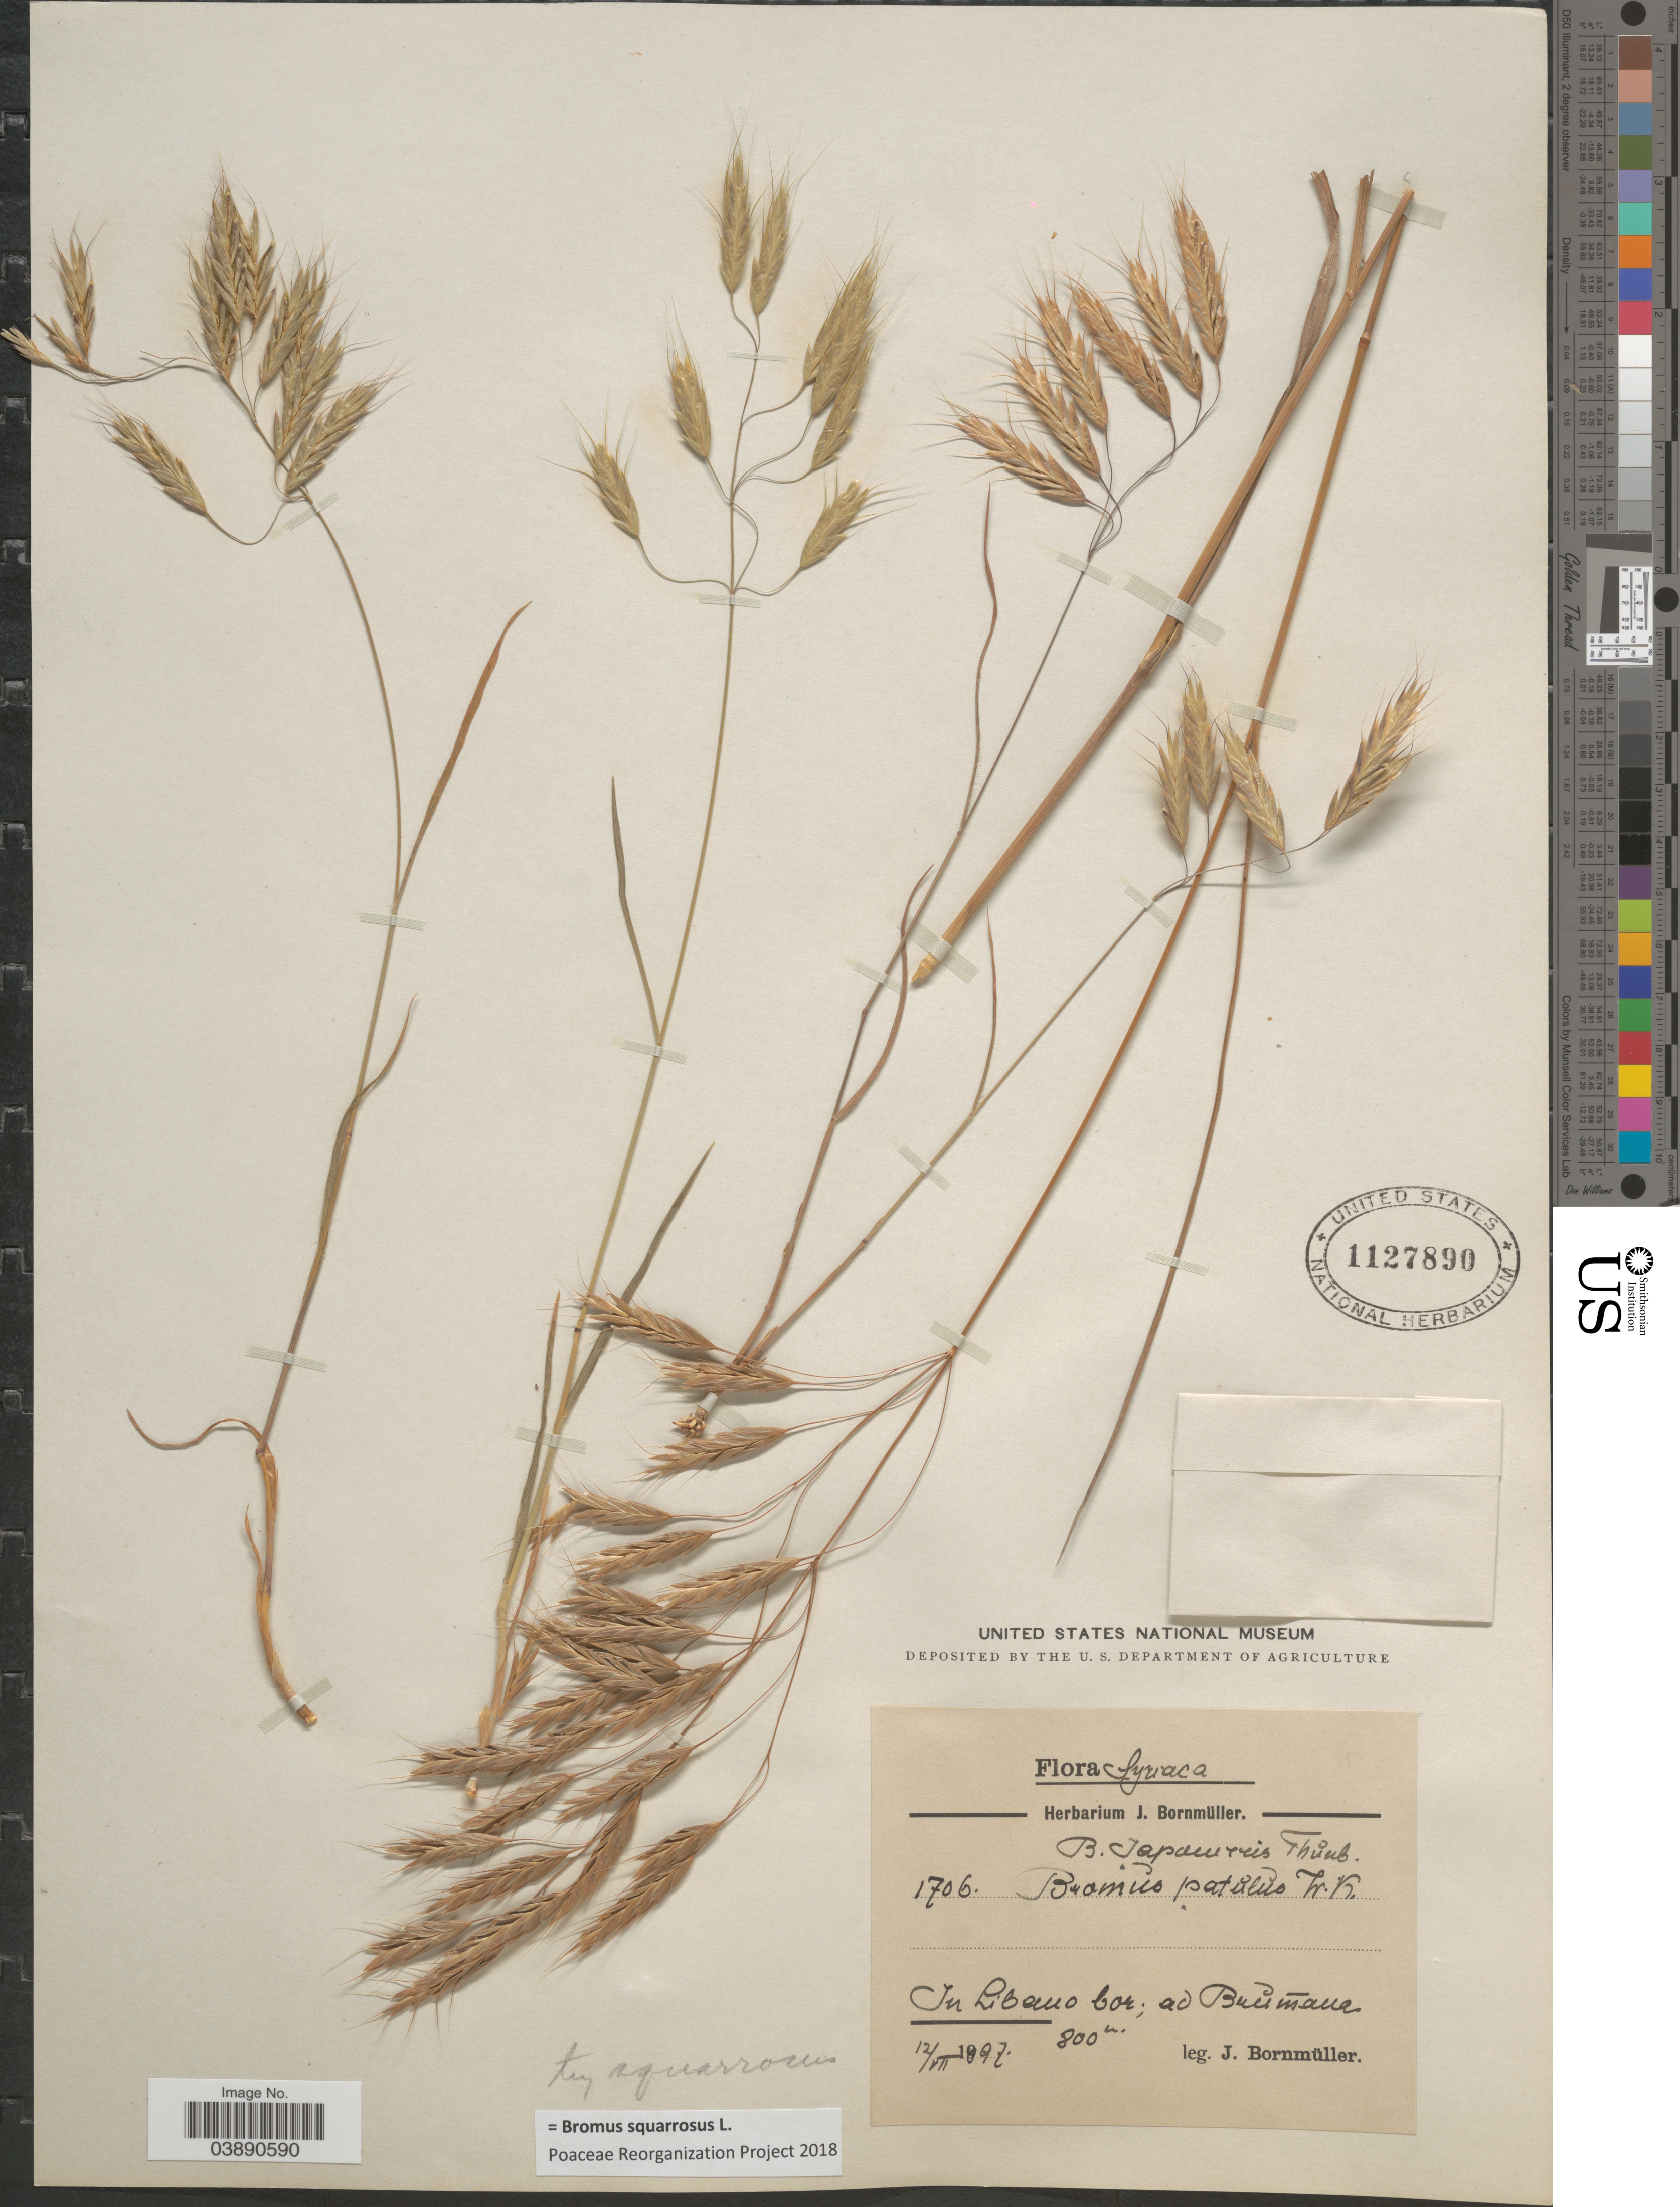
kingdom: Plantae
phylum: Tracheophyta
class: Liliopsida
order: Poales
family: Poaceae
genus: Bromus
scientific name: Bromus squarrosus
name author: L.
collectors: J. Bornmüller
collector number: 1706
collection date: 1897-07-12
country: Lebanon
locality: Syriaca. In Libano bor; ad Brumana.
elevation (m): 800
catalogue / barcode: US 1127890